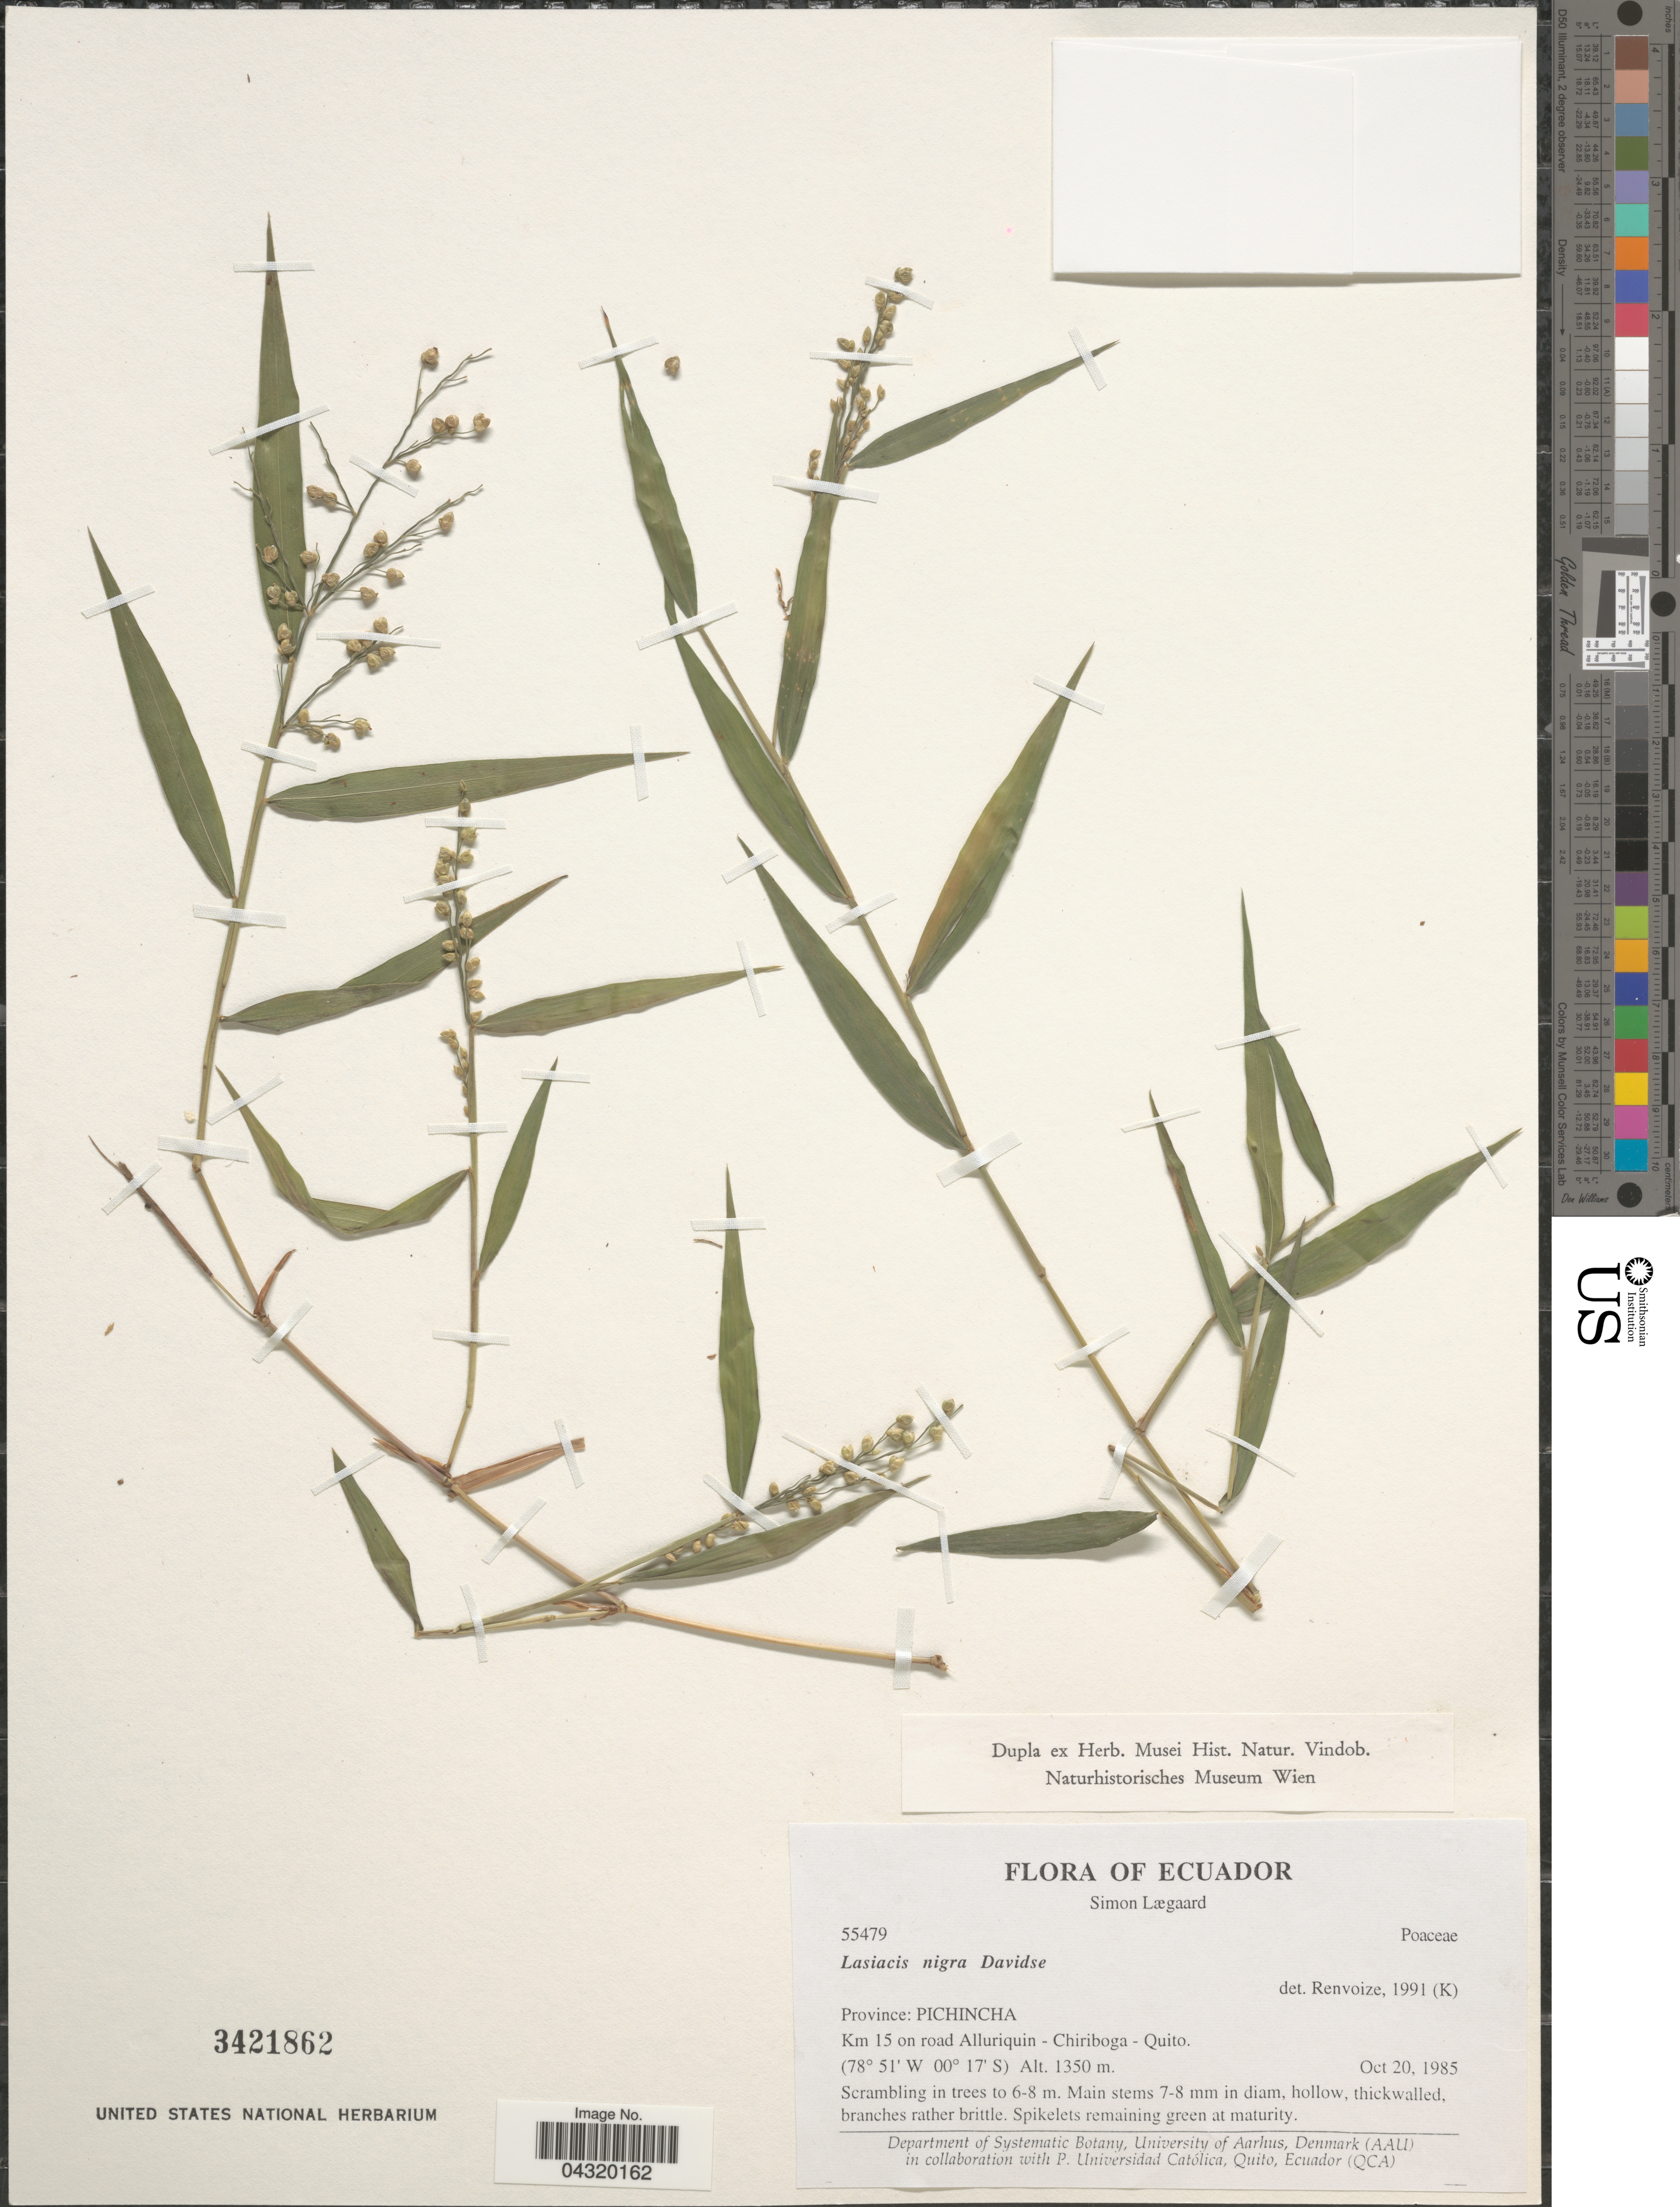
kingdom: Plantae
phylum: Tracheophyta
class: Liliopsida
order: Poales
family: Poaceae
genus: Lasiacis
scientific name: Lasiacis nigra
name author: Davidse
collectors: S. Lægaard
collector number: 55479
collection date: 1985-10-20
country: Ecuador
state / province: Pichincha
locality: Km 14 on road Alluriquin-Chiriboga-Quito.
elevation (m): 1350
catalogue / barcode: US 3421862